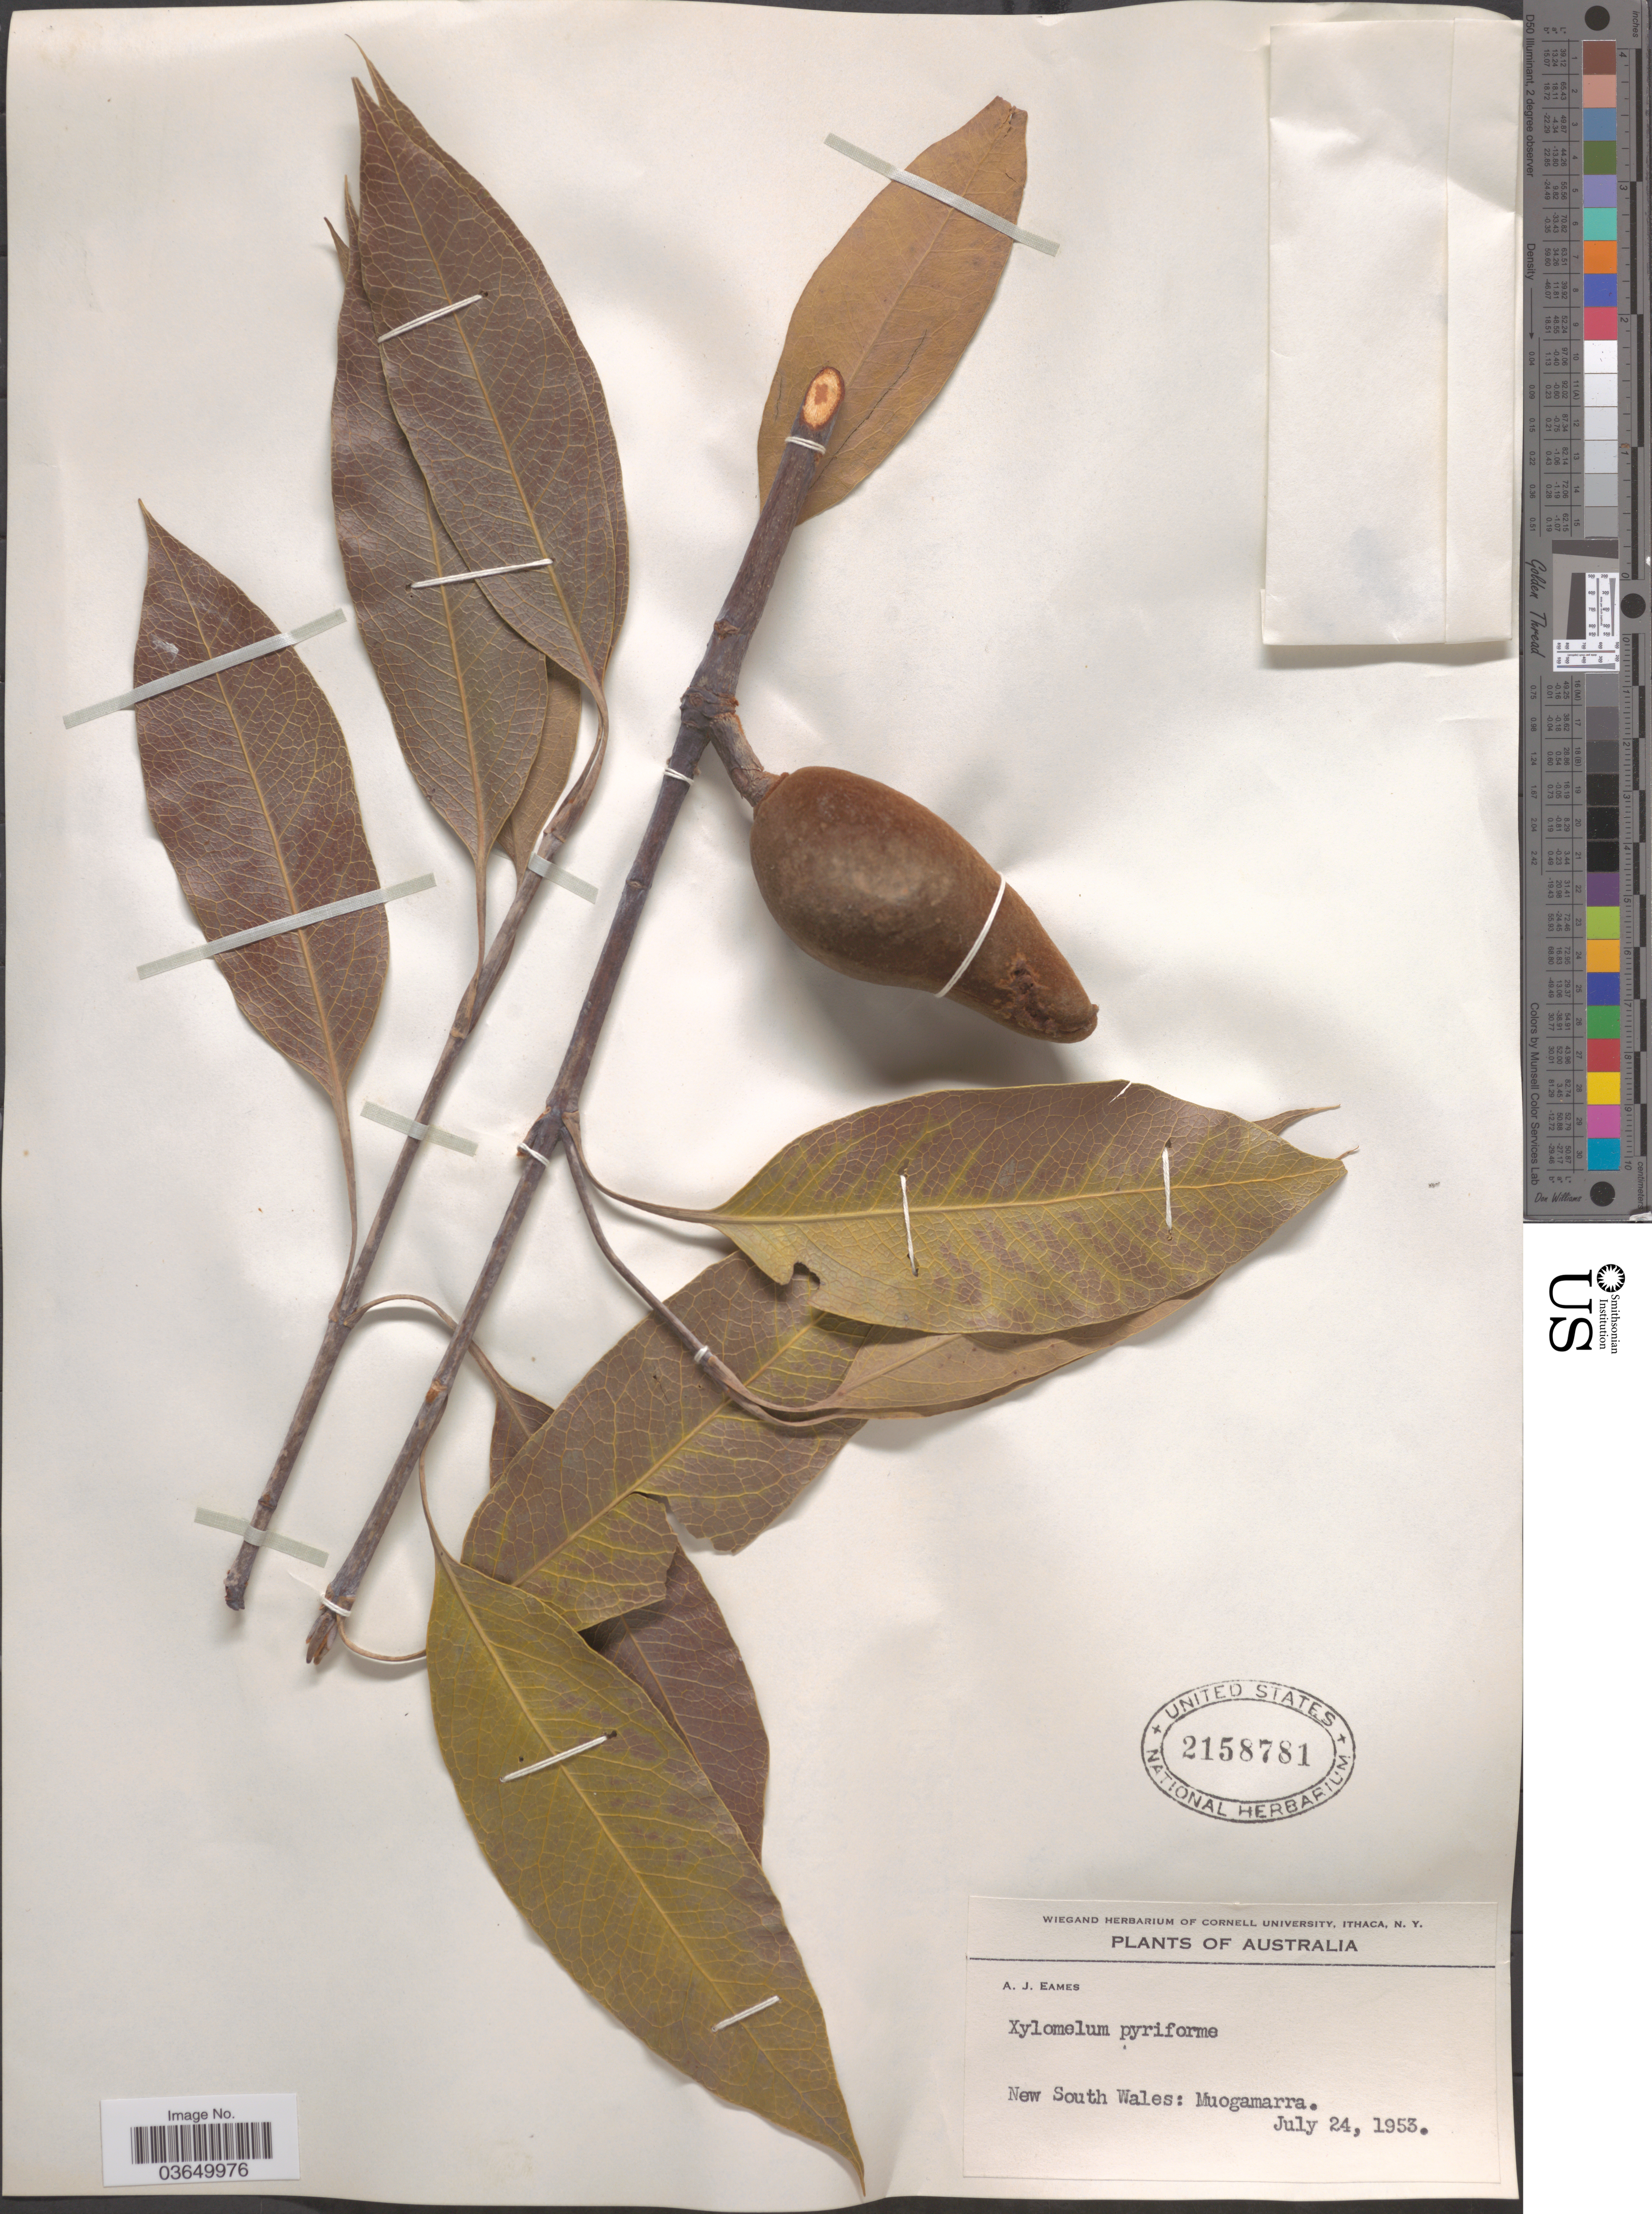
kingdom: Plantae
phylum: Tracheophyta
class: Magnoliopsida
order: Proteales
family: Proteaceae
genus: Xylomelum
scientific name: Xylomelum sp.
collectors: A. J. Eames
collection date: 1953-07-24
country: Australia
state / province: New South Wales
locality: Muogamarra.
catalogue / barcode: US 2158781